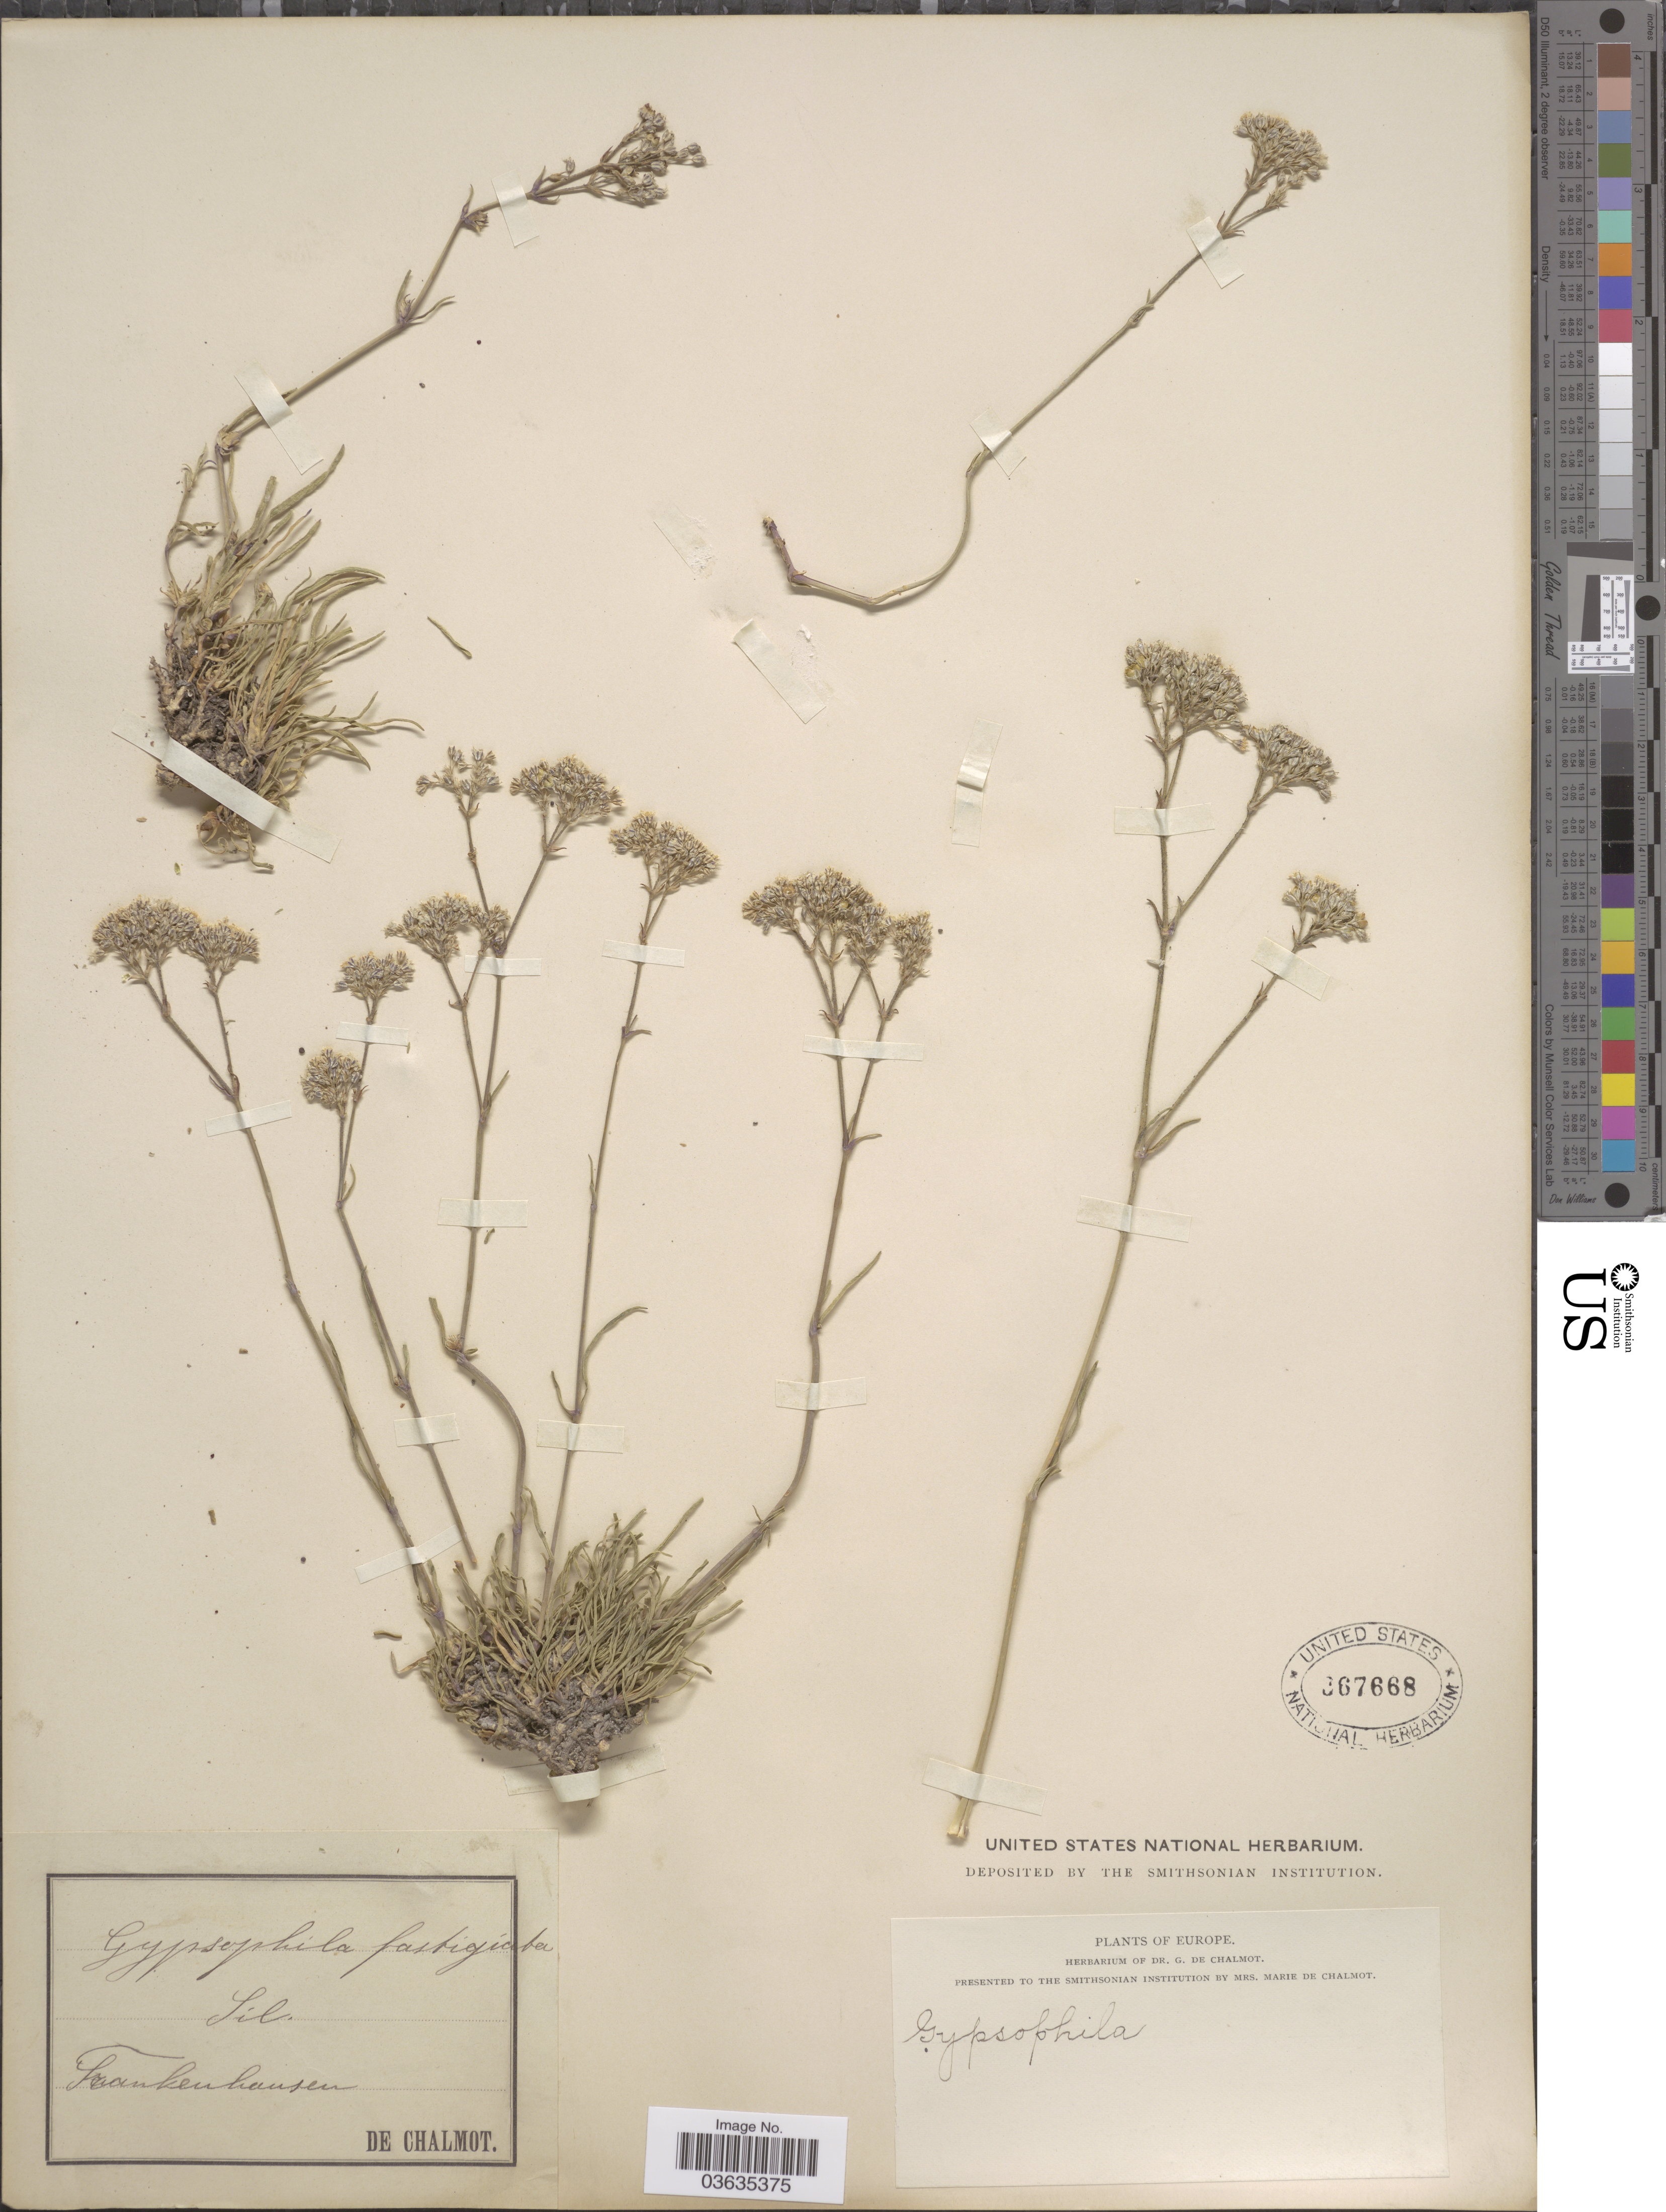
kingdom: Plantae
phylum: Tracheophyta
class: Magnoliopsida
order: Caryophyllales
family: Caryophyllaceae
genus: Gypsophila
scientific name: Gypsophila fastigiata var. fastigiata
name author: L.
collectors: G. de Chalmot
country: Germany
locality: Frankenhausen. Europe.